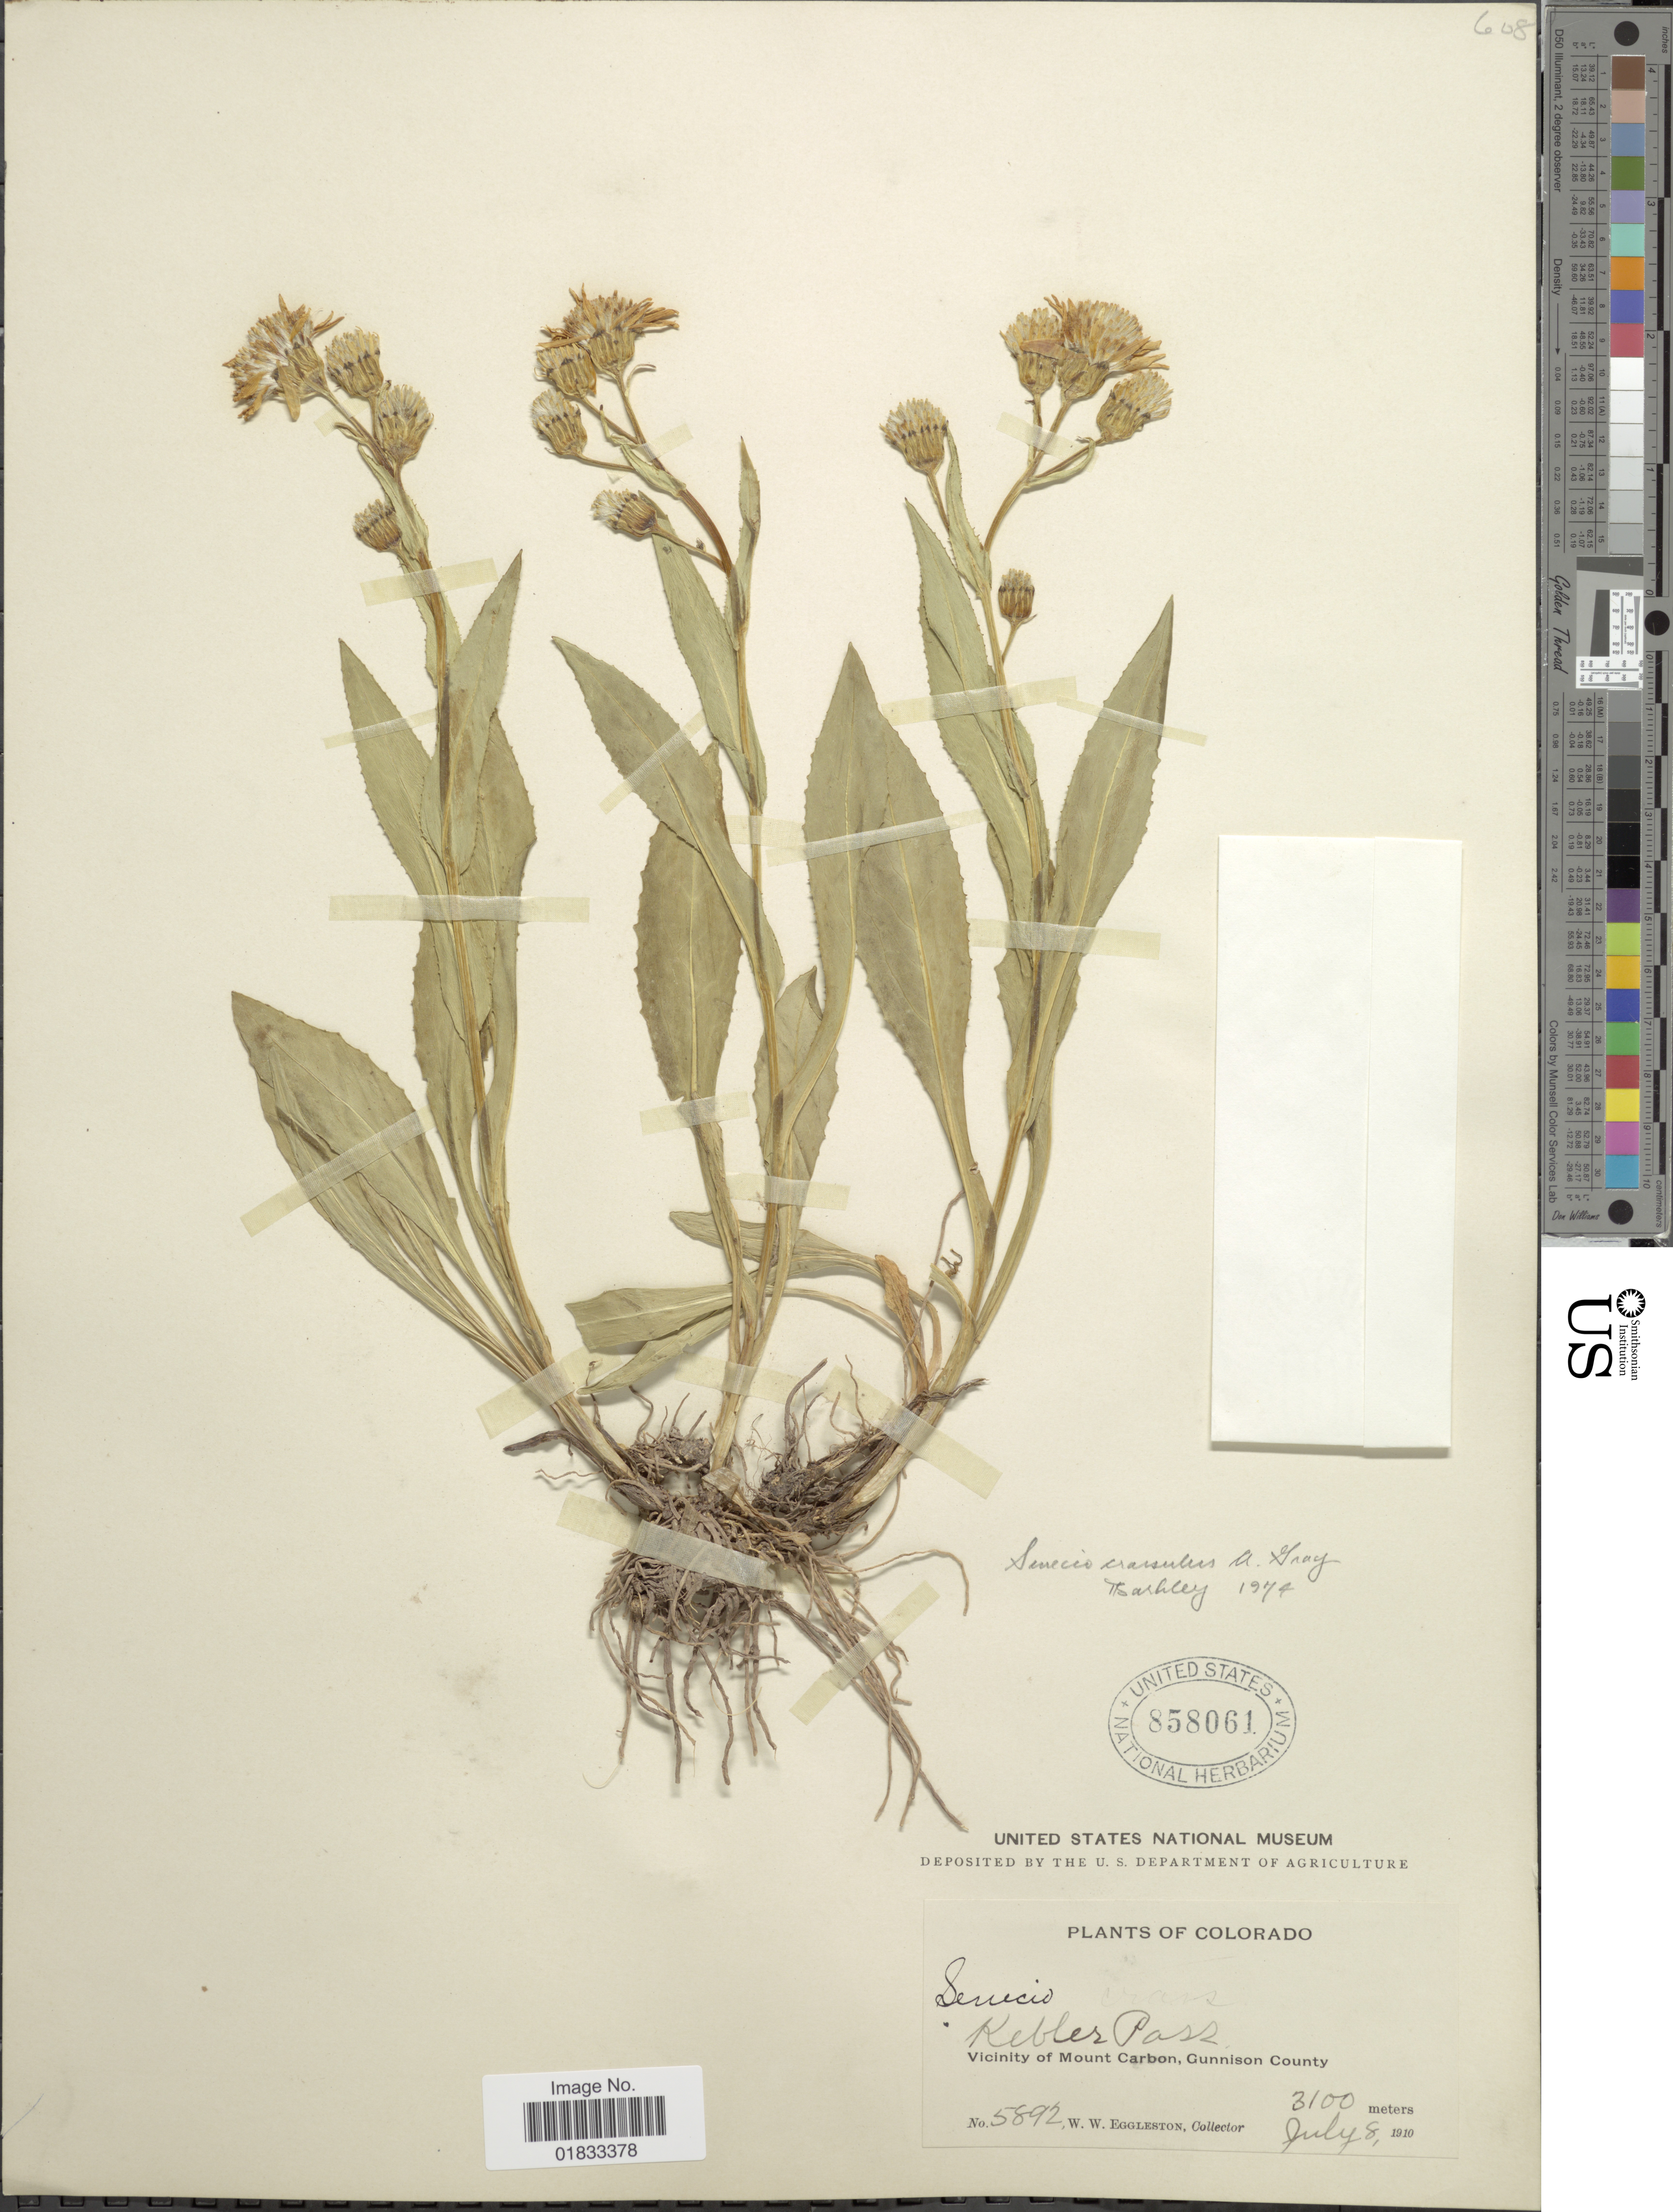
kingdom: Plantae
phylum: Tracheophyta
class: Magnoliopsida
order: Asterales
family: Asteraceae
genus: Senecio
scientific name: Senecio crassulus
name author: A. Gray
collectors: W. W. Eggleston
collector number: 5892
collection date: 1910-07-08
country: United States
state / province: Colorado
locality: Kebler Pass, Vicinity of Mount Carbon, Gunnison County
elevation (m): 3100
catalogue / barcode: US 858061